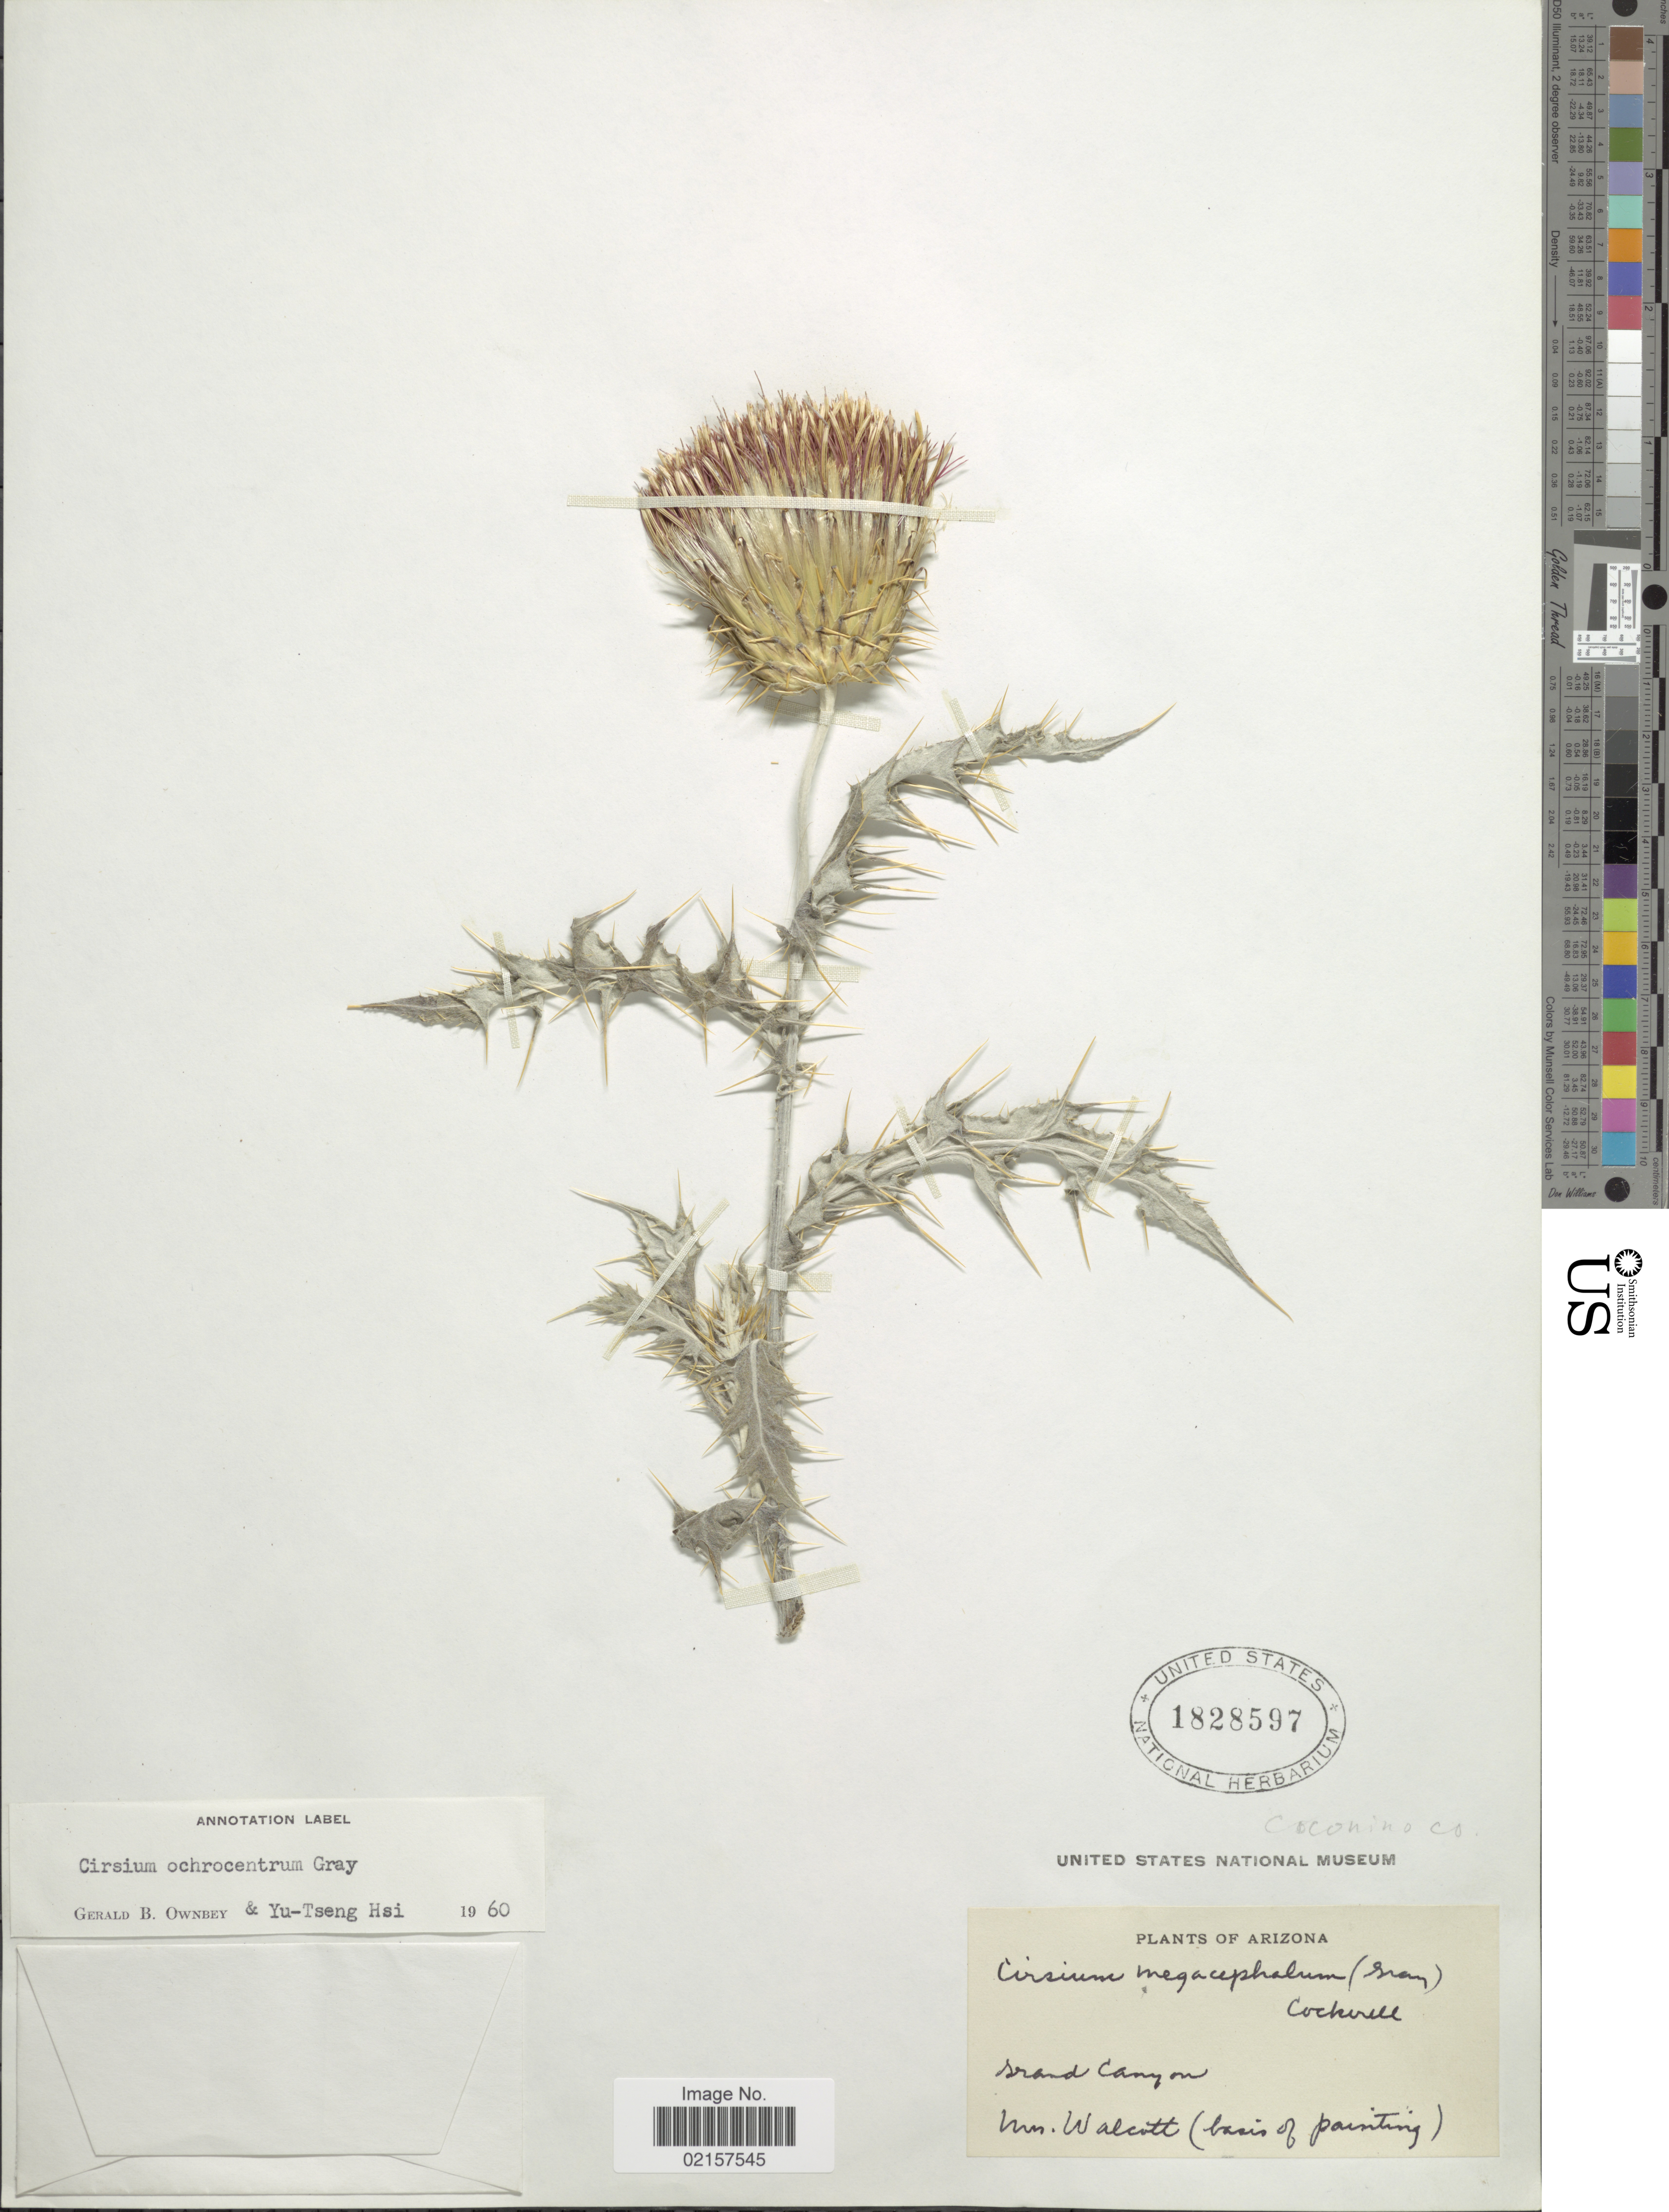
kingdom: Plantae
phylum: Tracheophyta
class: Magnoliopsida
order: Asterales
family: Asteraceae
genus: Cirsium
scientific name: Cirsium ochrocentrum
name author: A. Gray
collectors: Walcott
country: United States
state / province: Arizona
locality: Grand Canyon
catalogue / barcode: US 1828597